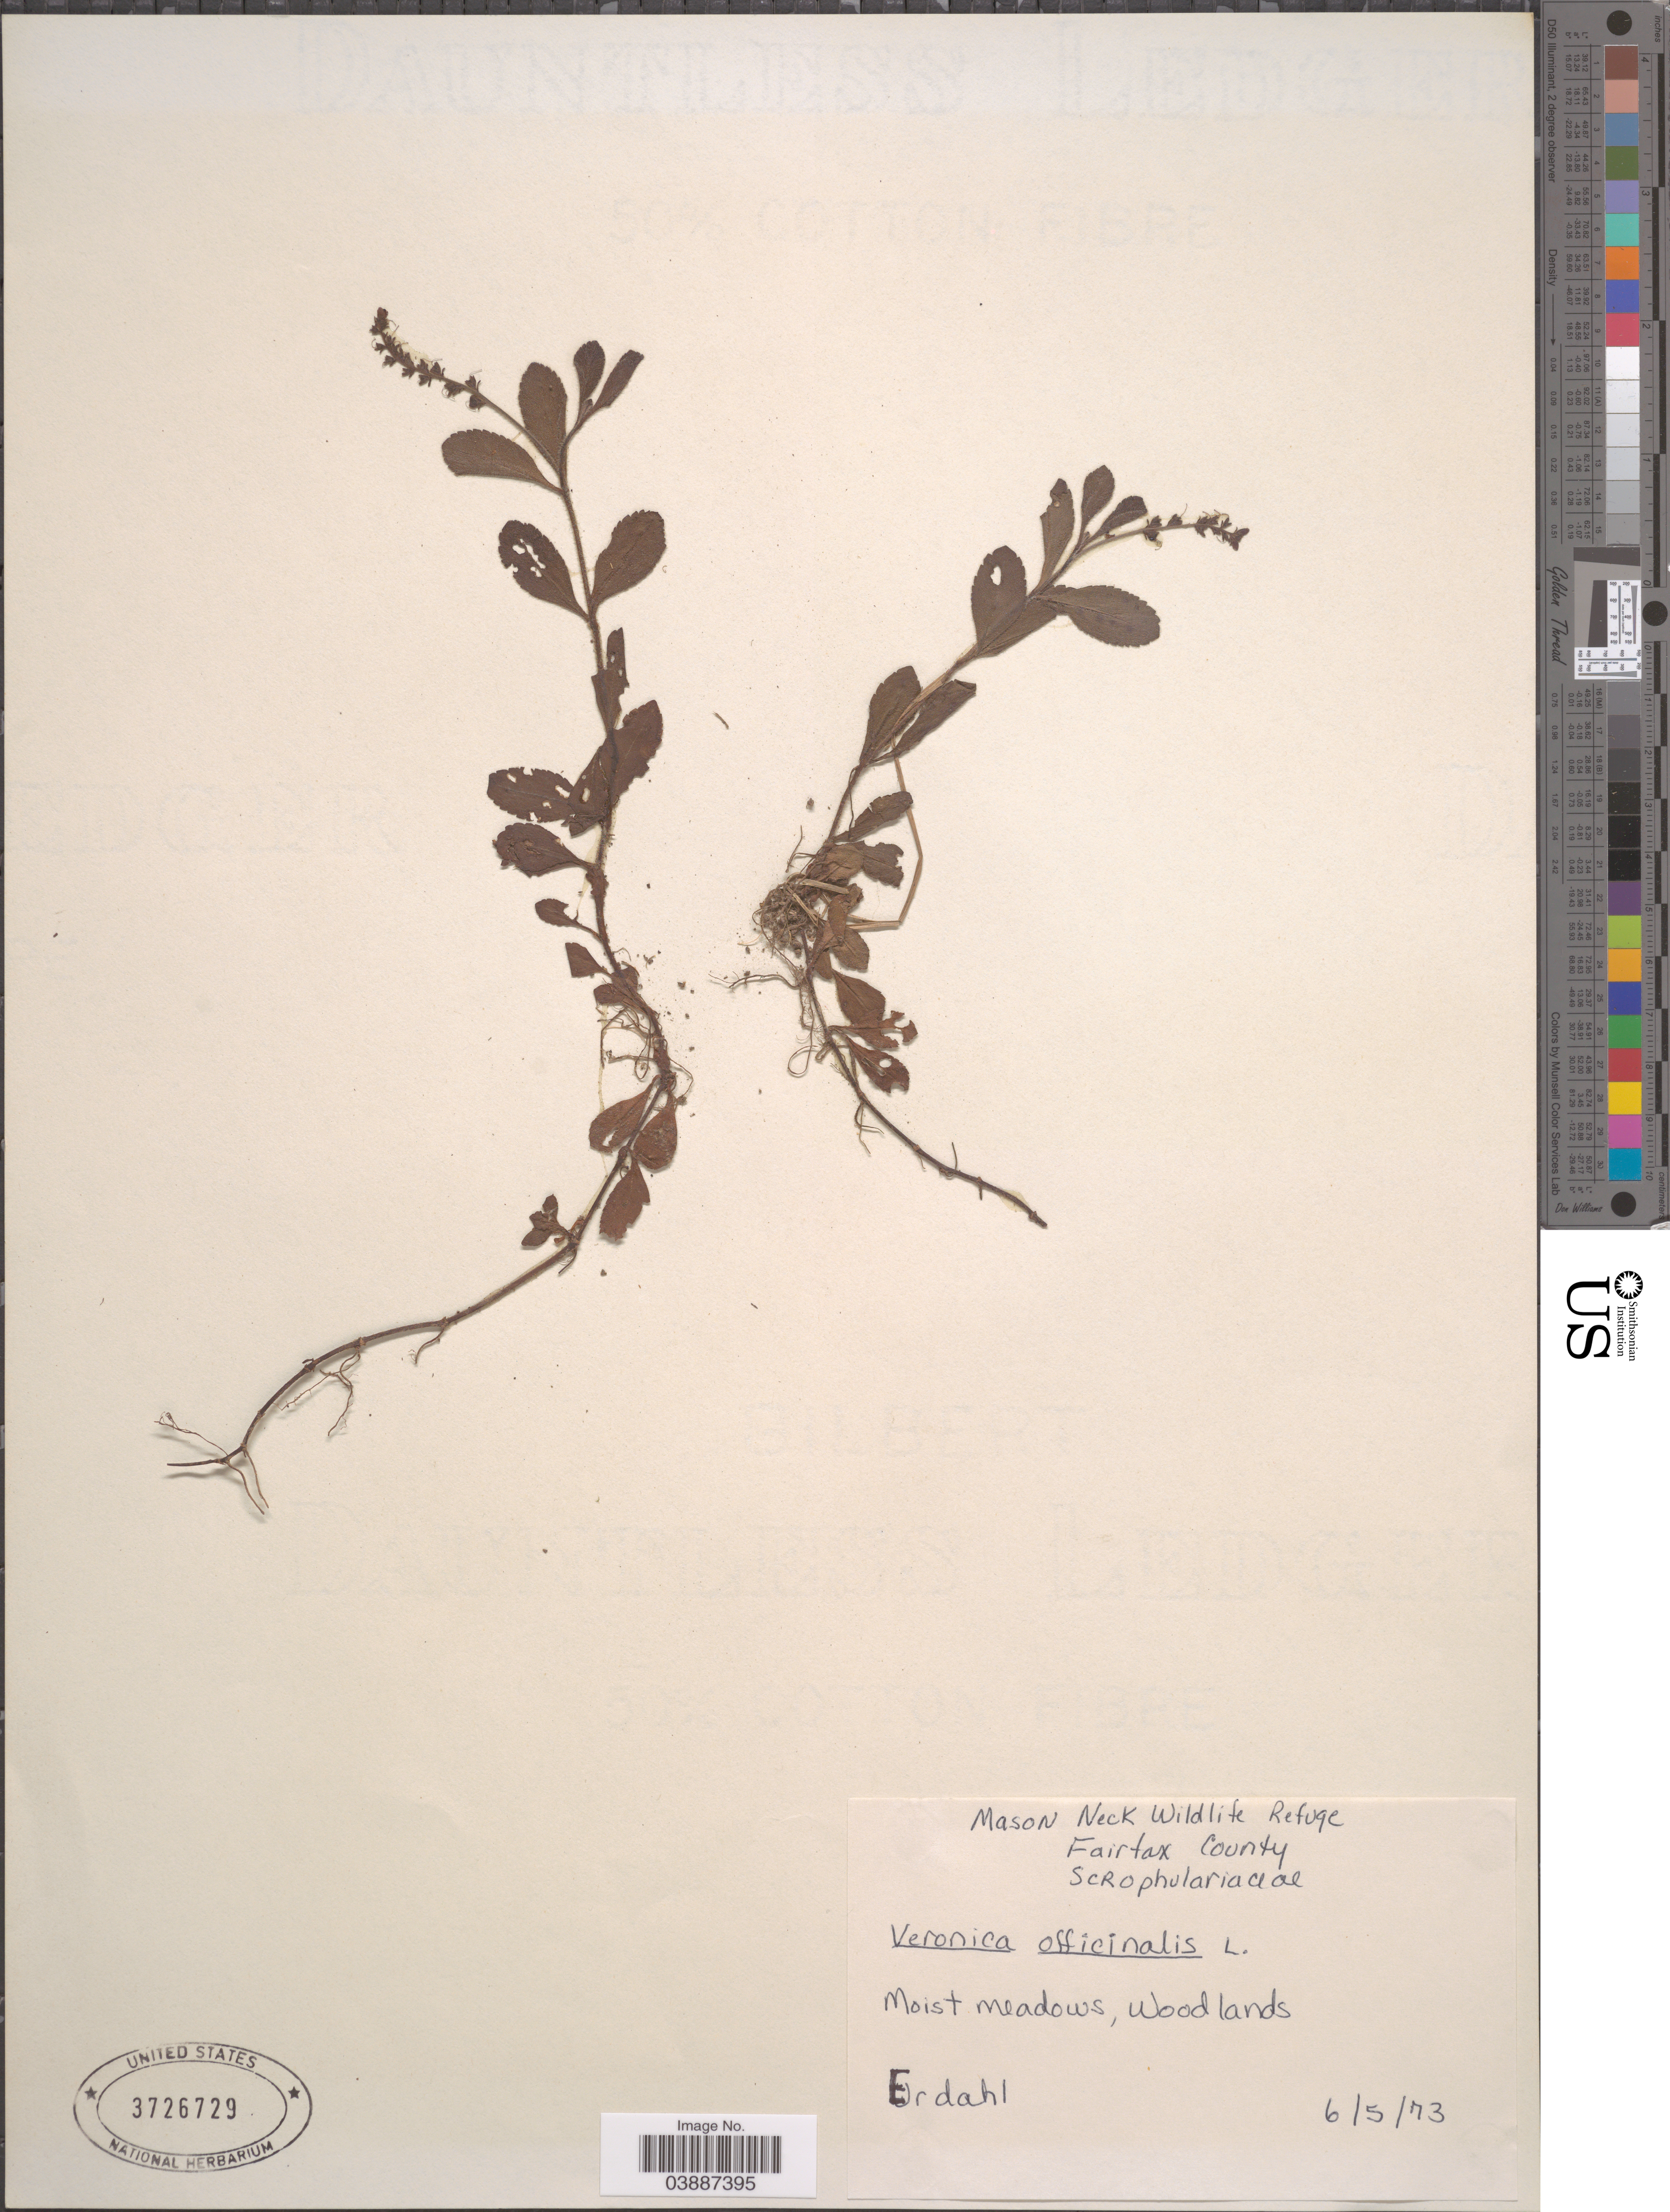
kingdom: Plantae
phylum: Tracheophyta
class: Magnoliopsida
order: Lamiales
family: Plantaginaceae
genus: Veronica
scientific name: Veronica officinalis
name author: L.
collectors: Erdahl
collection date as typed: Transcribed d/m/y: 5/6/73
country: United States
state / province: Virginia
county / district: Fairfax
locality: Mason Neck Wildlife Refuge. Fairfax County.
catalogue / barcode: US 3726729